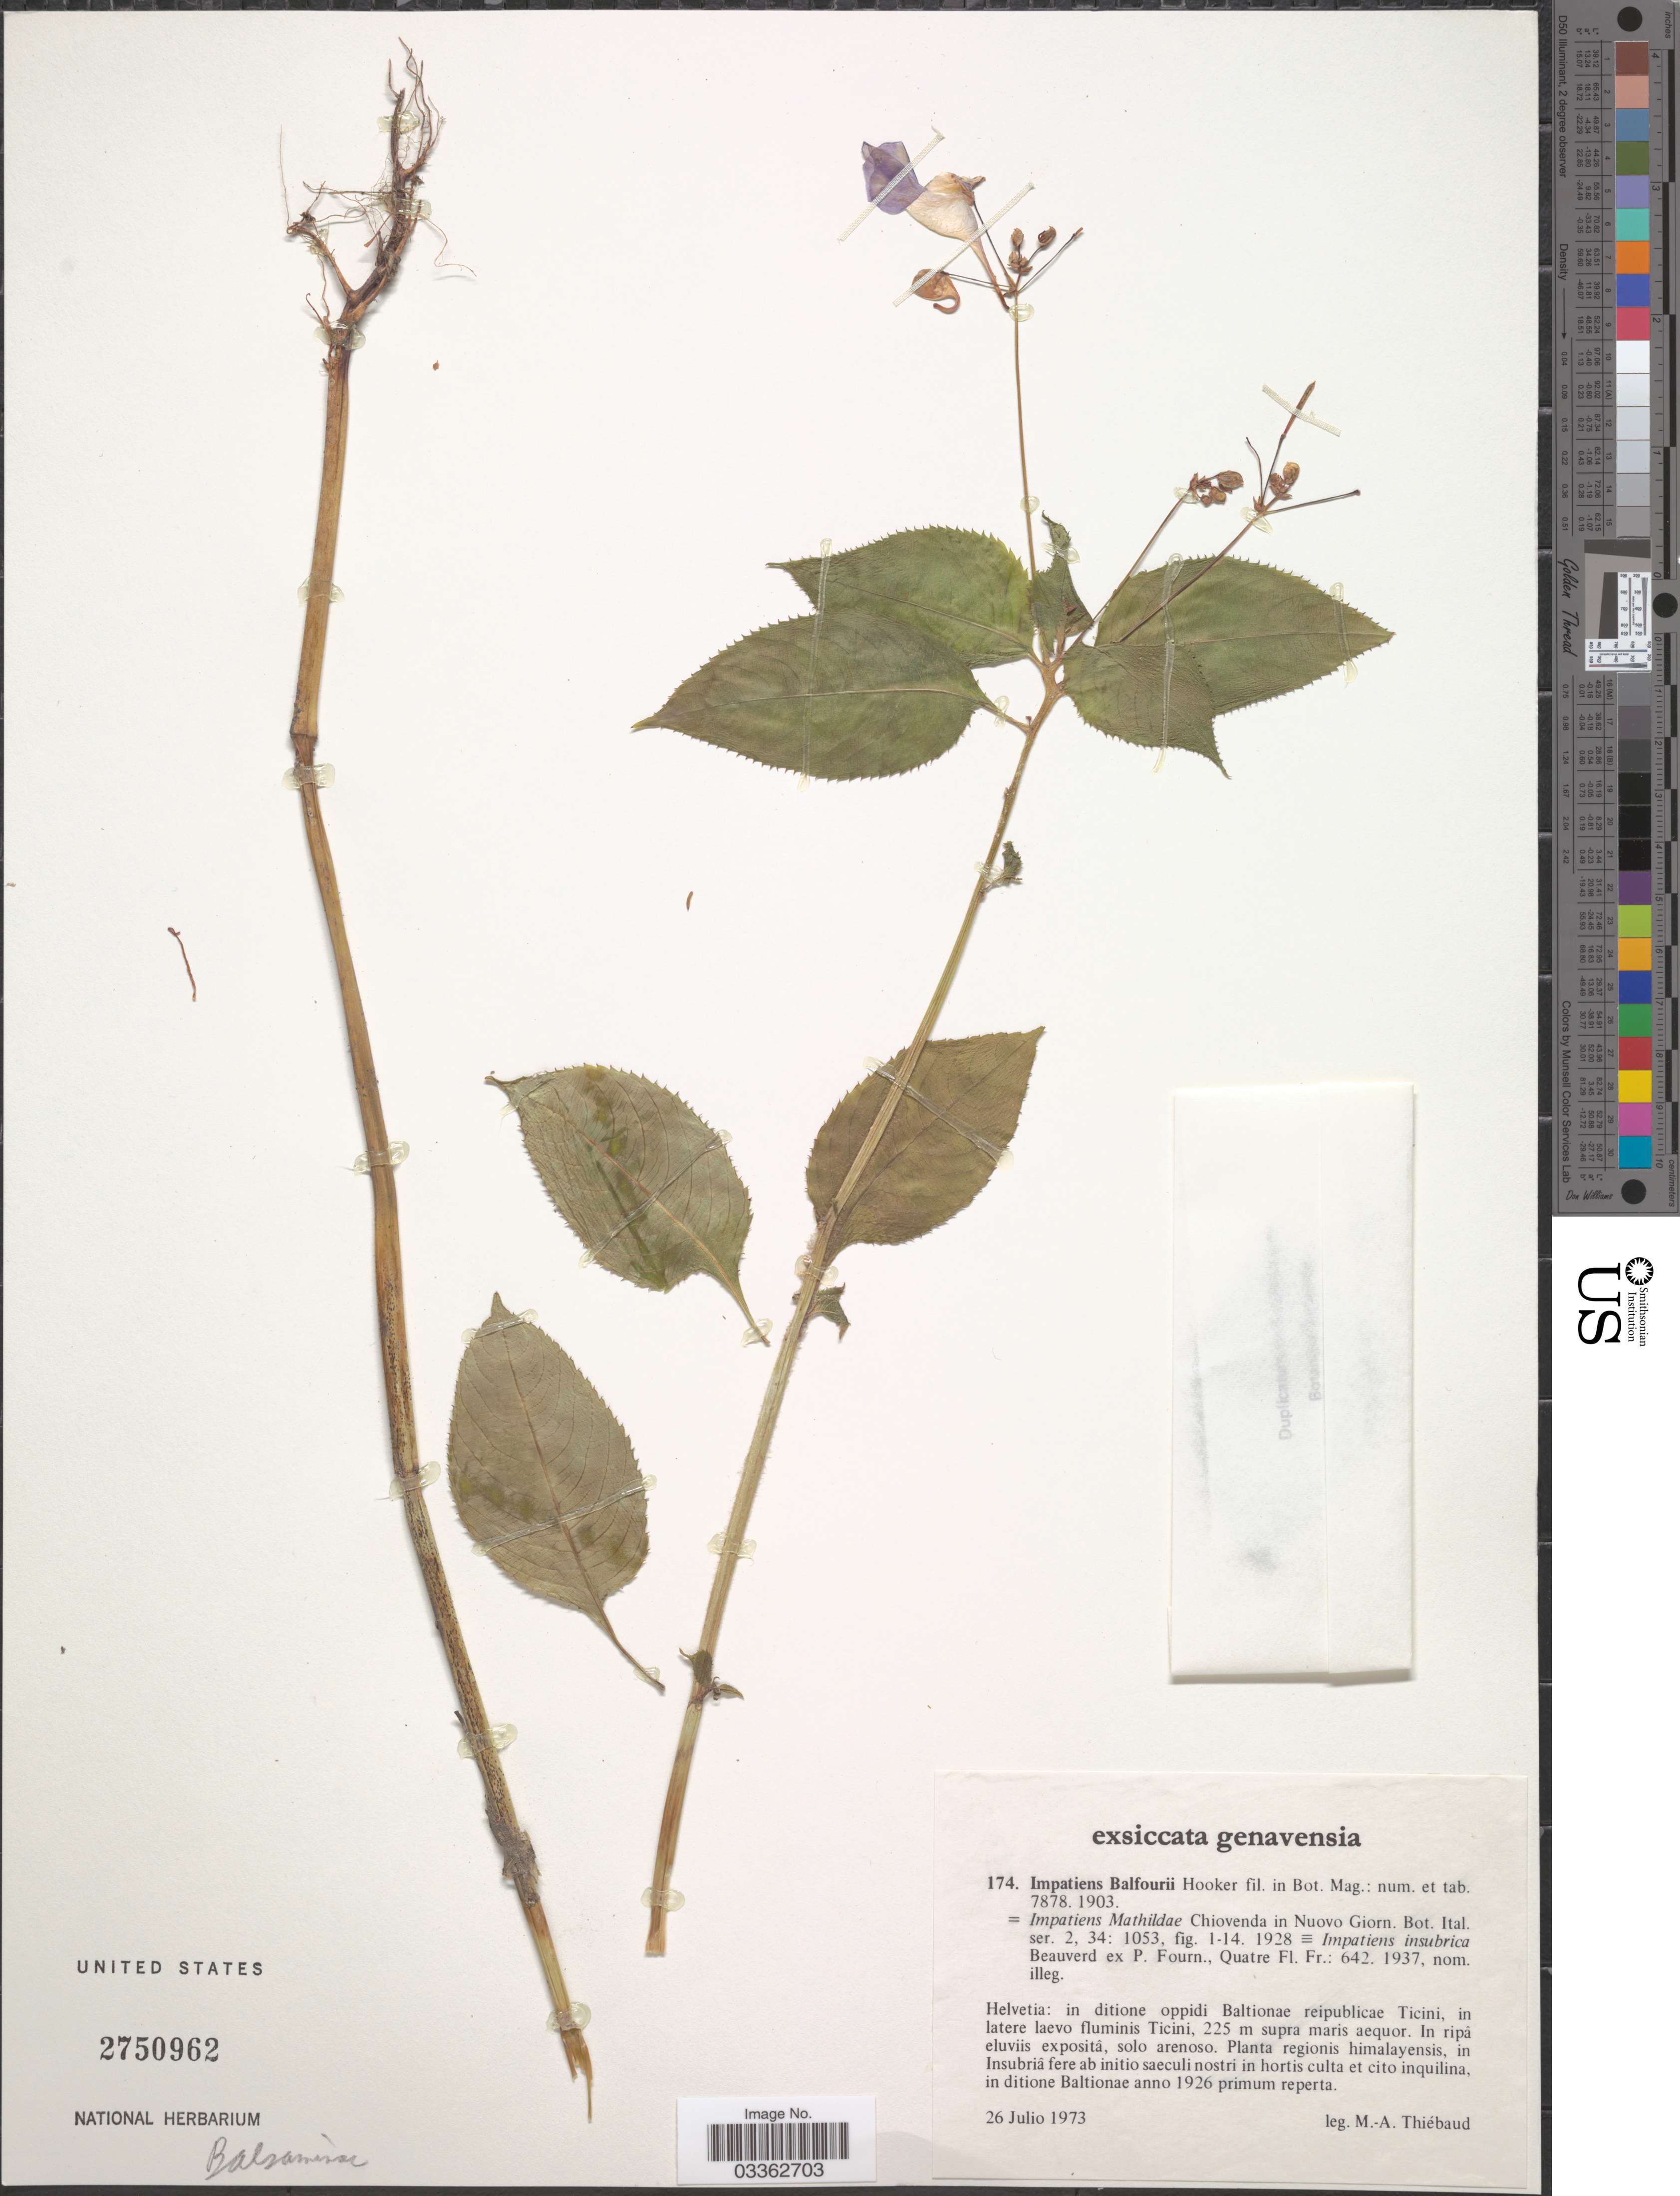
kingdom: Plantae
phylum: Tracheophyta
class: Magnoliopsida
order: Ericales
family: Balsaminaceae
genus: Impatiens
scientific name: Impatiens balfourii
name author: Hook. f.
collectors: M. Thiebaud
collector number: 174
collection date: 1973-07-26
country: Switzerland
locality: Helvetia: in ditione oppidi Baltionae reipublicae Ticini, in latere laevo fluminis Ticini.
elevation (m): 225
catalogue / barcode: US 2750962